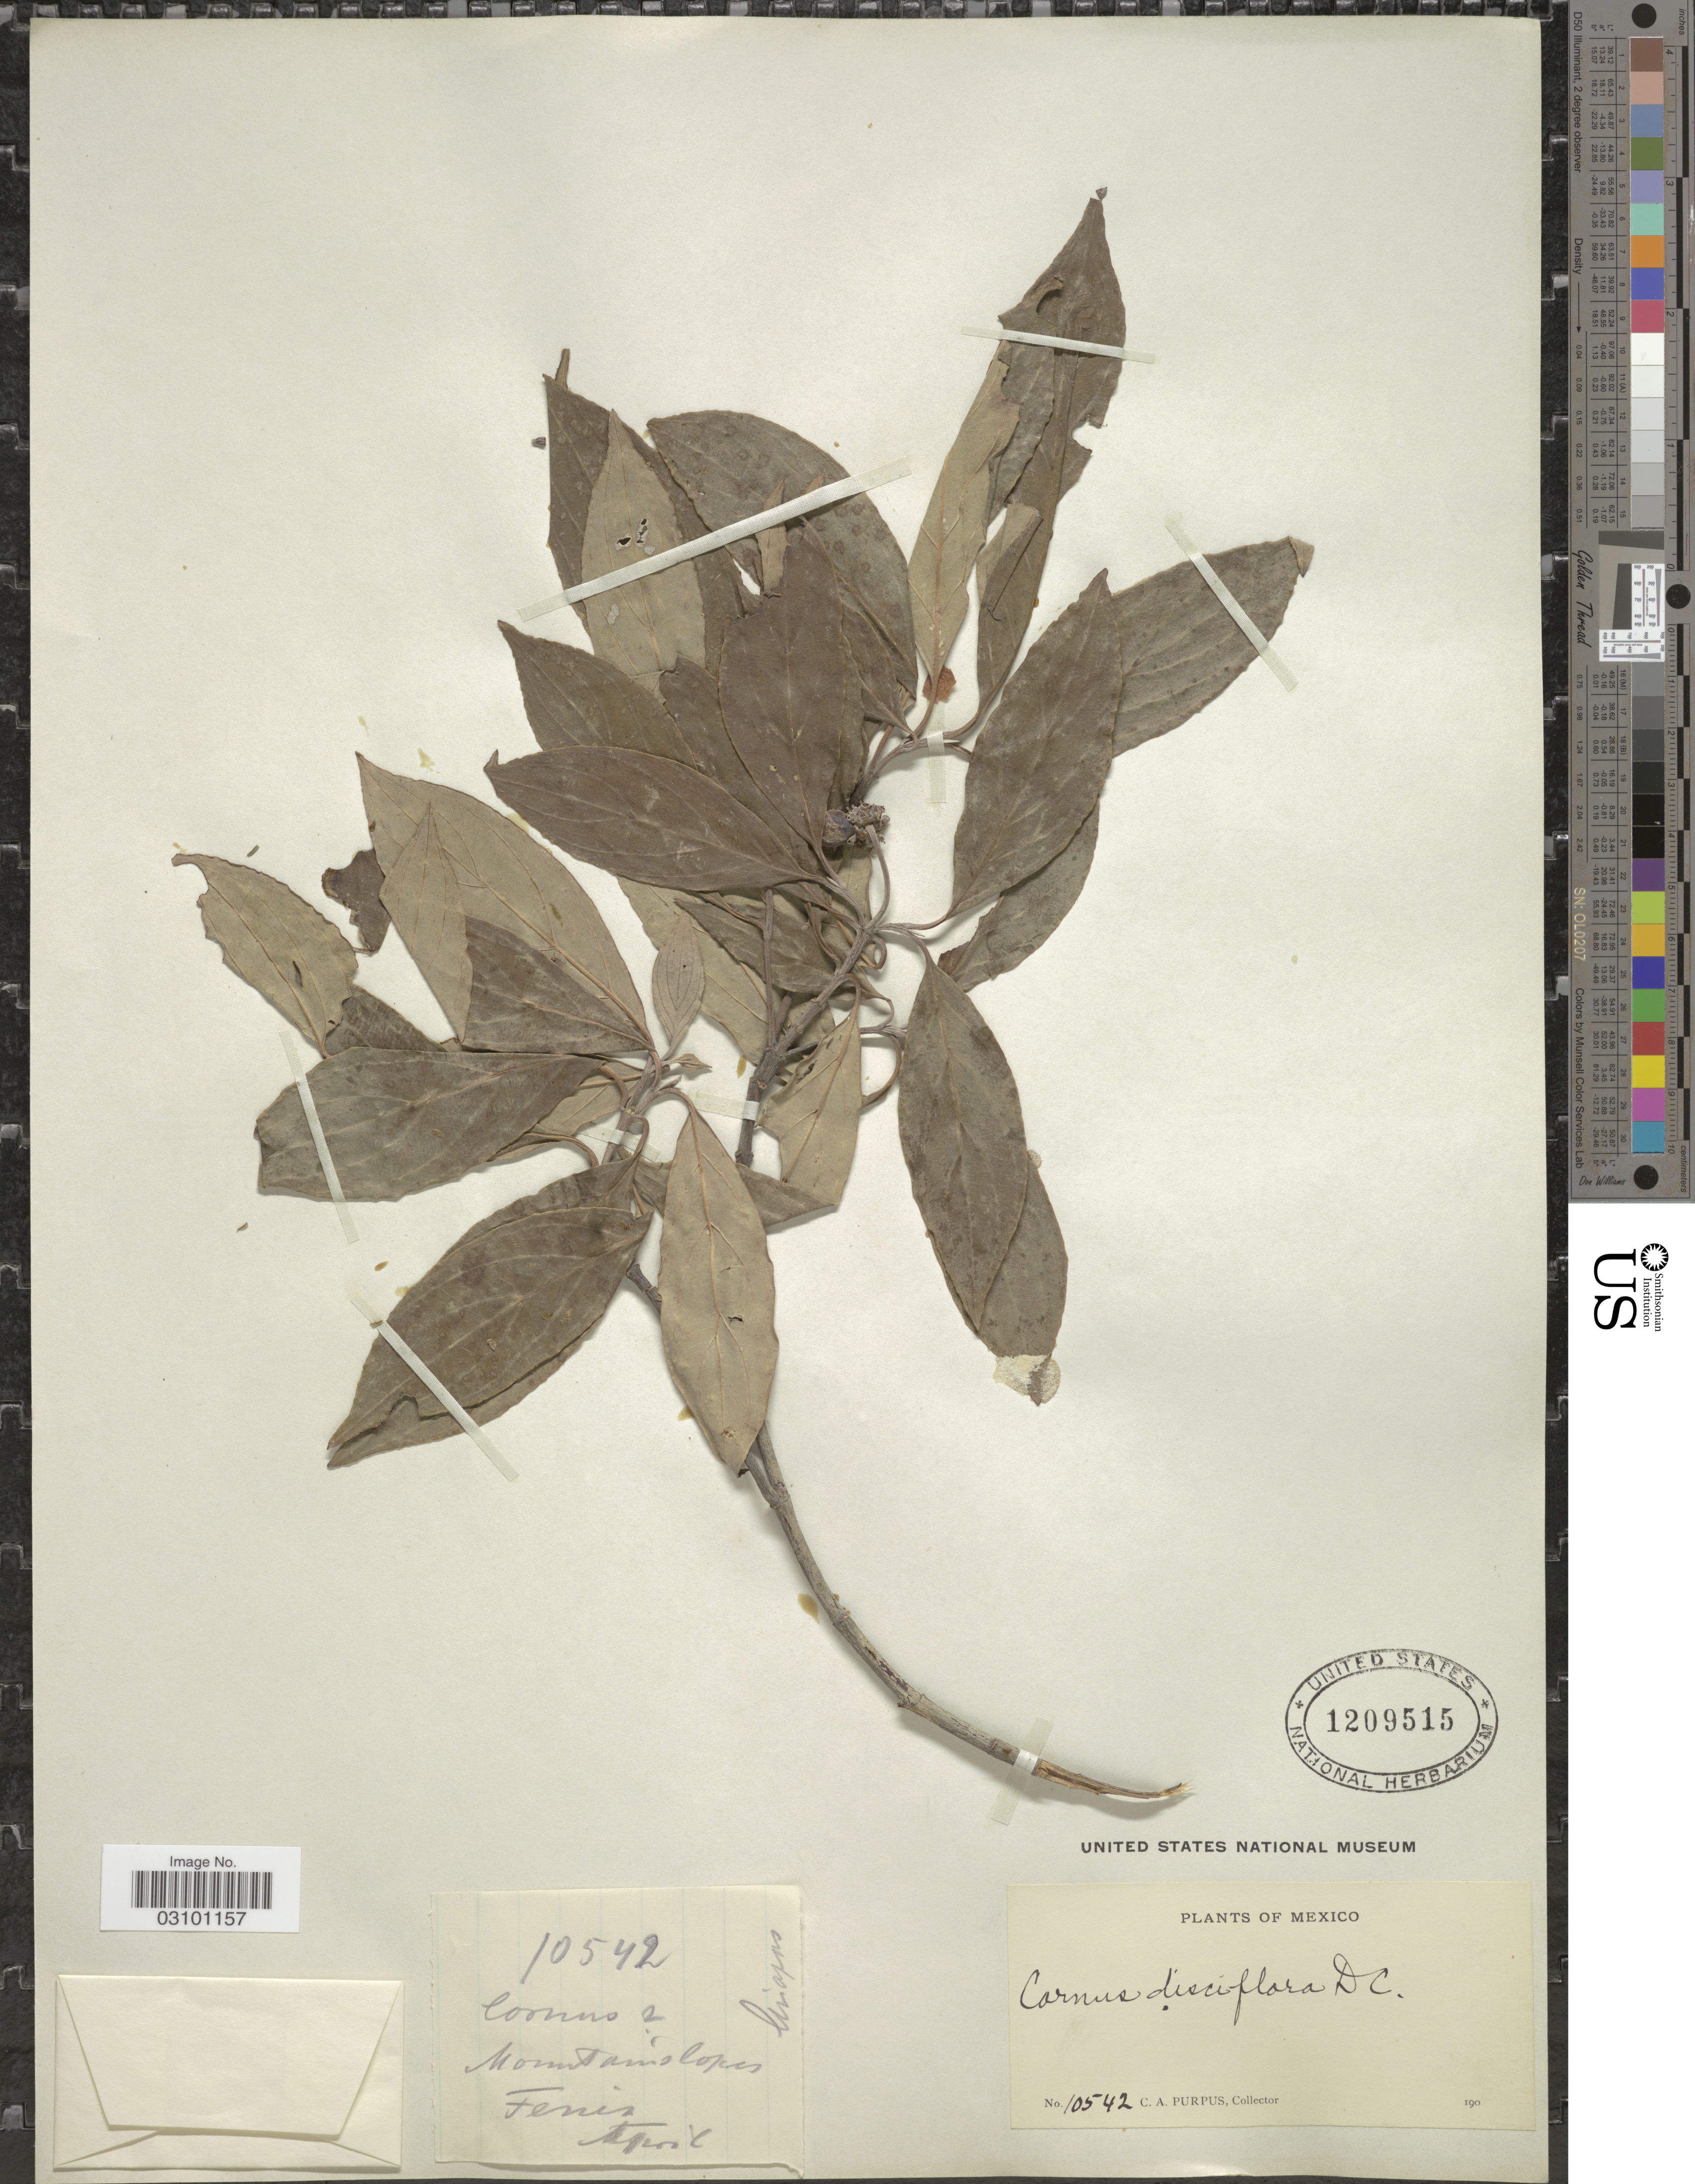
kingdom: Plantae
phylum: Tracheophyta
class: Magnoliopsida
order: Cornales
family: Cornaceae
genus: Cornus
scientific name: Cornus disciflora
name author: Moc. & Sessé ex DC.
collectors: C. A. Purpus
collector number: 10542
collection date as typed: April 190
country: Mexico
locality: Mountain slopes Fenia.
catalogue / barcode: US 1209515